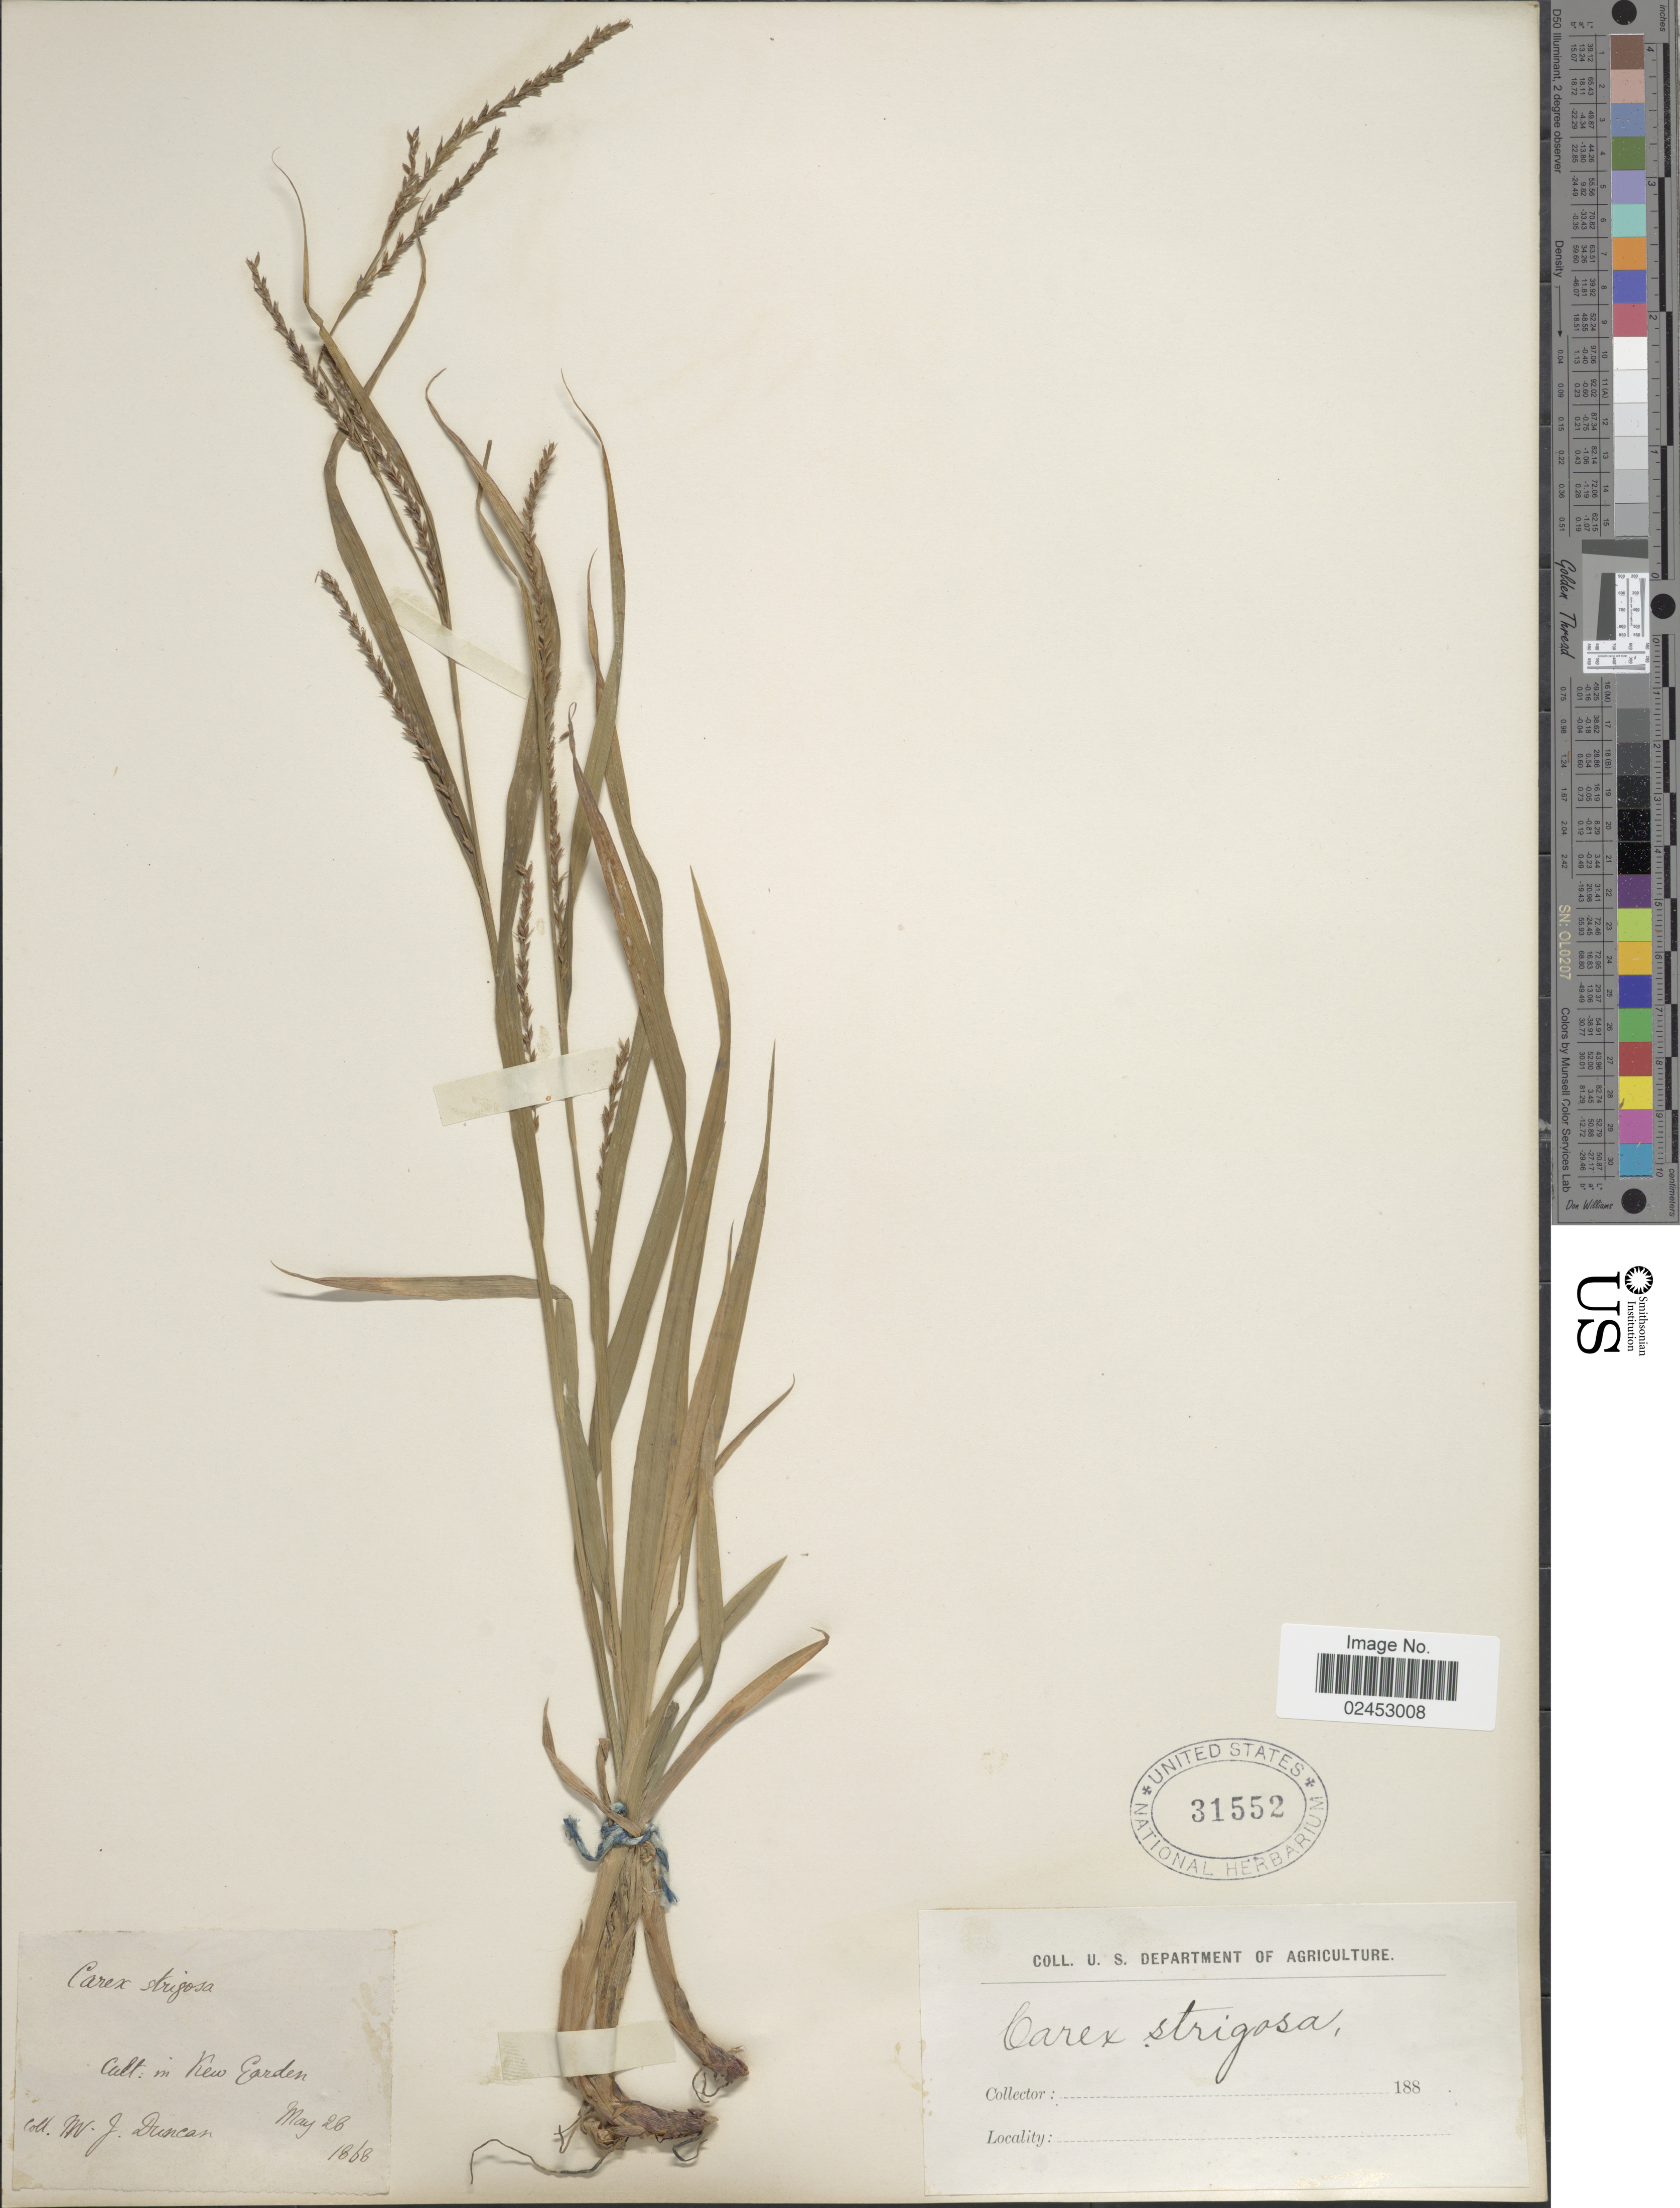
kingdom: Plantae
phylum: Tracheophyta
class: Liliopsida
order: Poales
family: Cyperaceae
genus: Carex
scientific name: Carex strigosa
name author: Huds.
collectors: M. Duncan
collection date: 1868-05-26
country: United Kingdom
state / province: England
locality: Cult. in Kew Garden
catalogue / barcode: US 31552